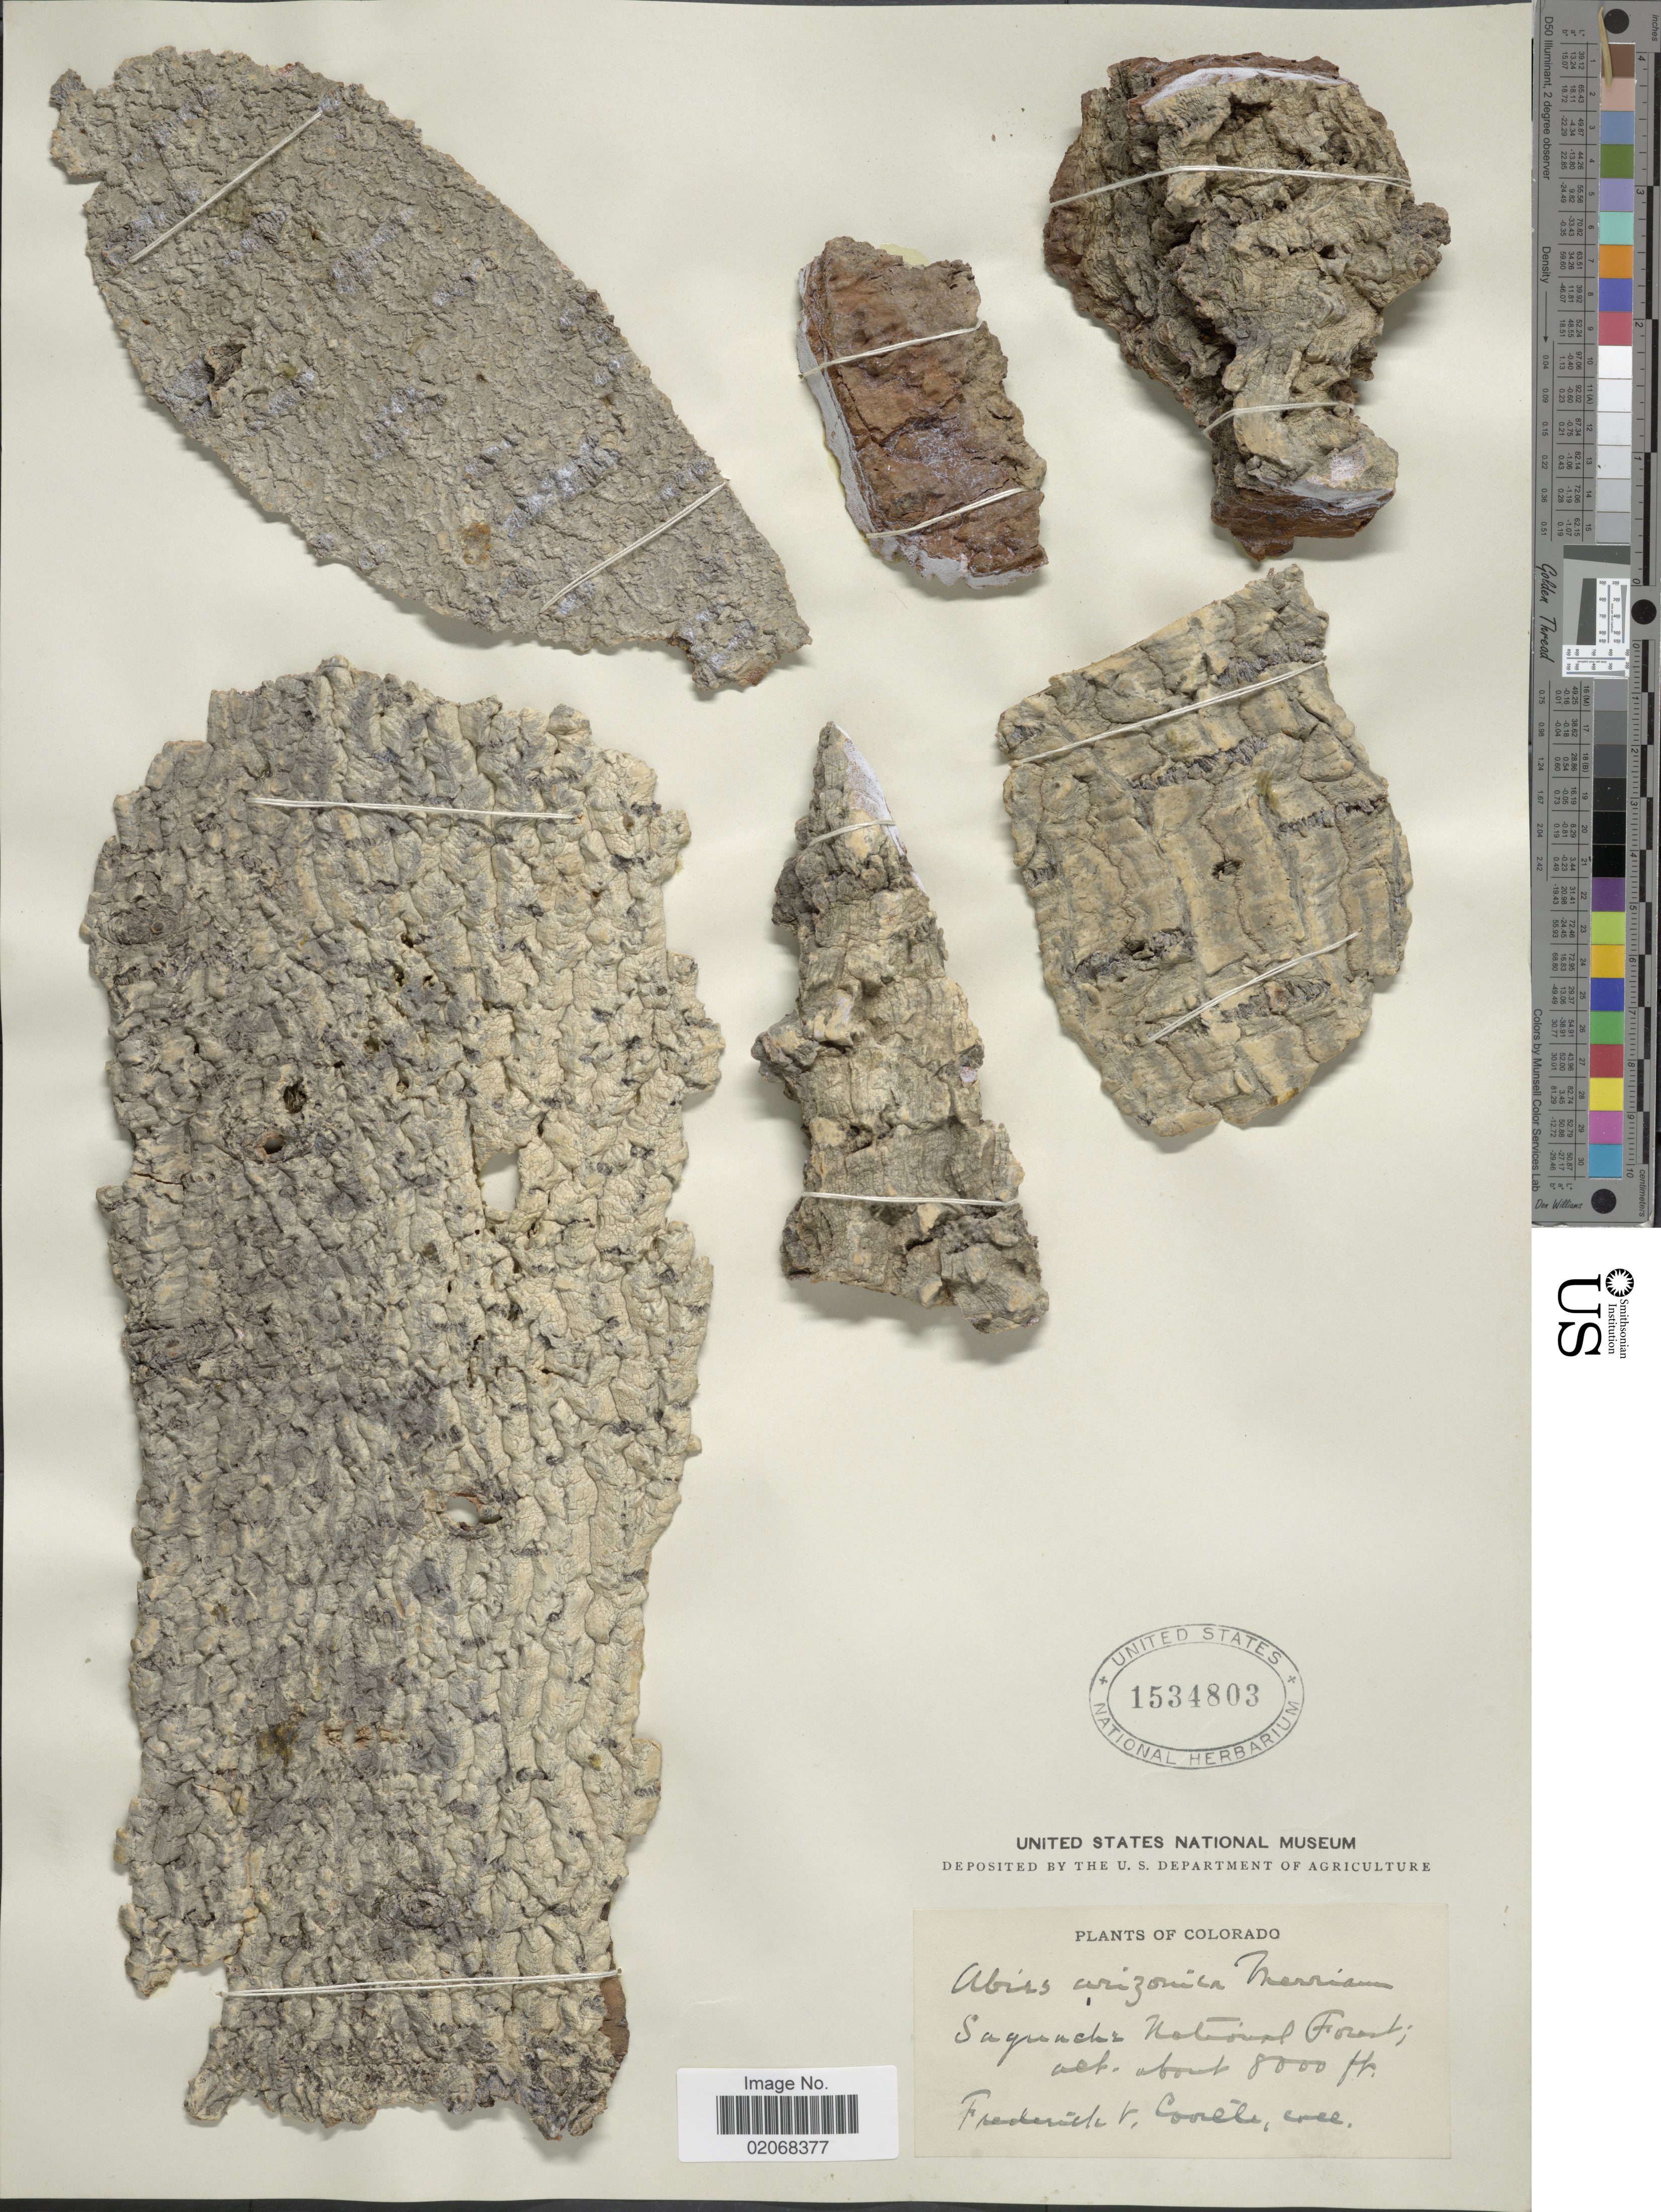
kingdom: Plantae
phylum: Tracheophyta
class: Pinopsida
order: Pinales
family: Pinaceae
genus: Abies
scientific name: Abies lasiocarpa var. arizonica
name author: (Merriam) Lemmon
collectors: F. V. Coville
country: United States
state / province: Colorado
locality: Saguache National Forest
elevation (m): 2438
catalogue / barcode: US 1534803